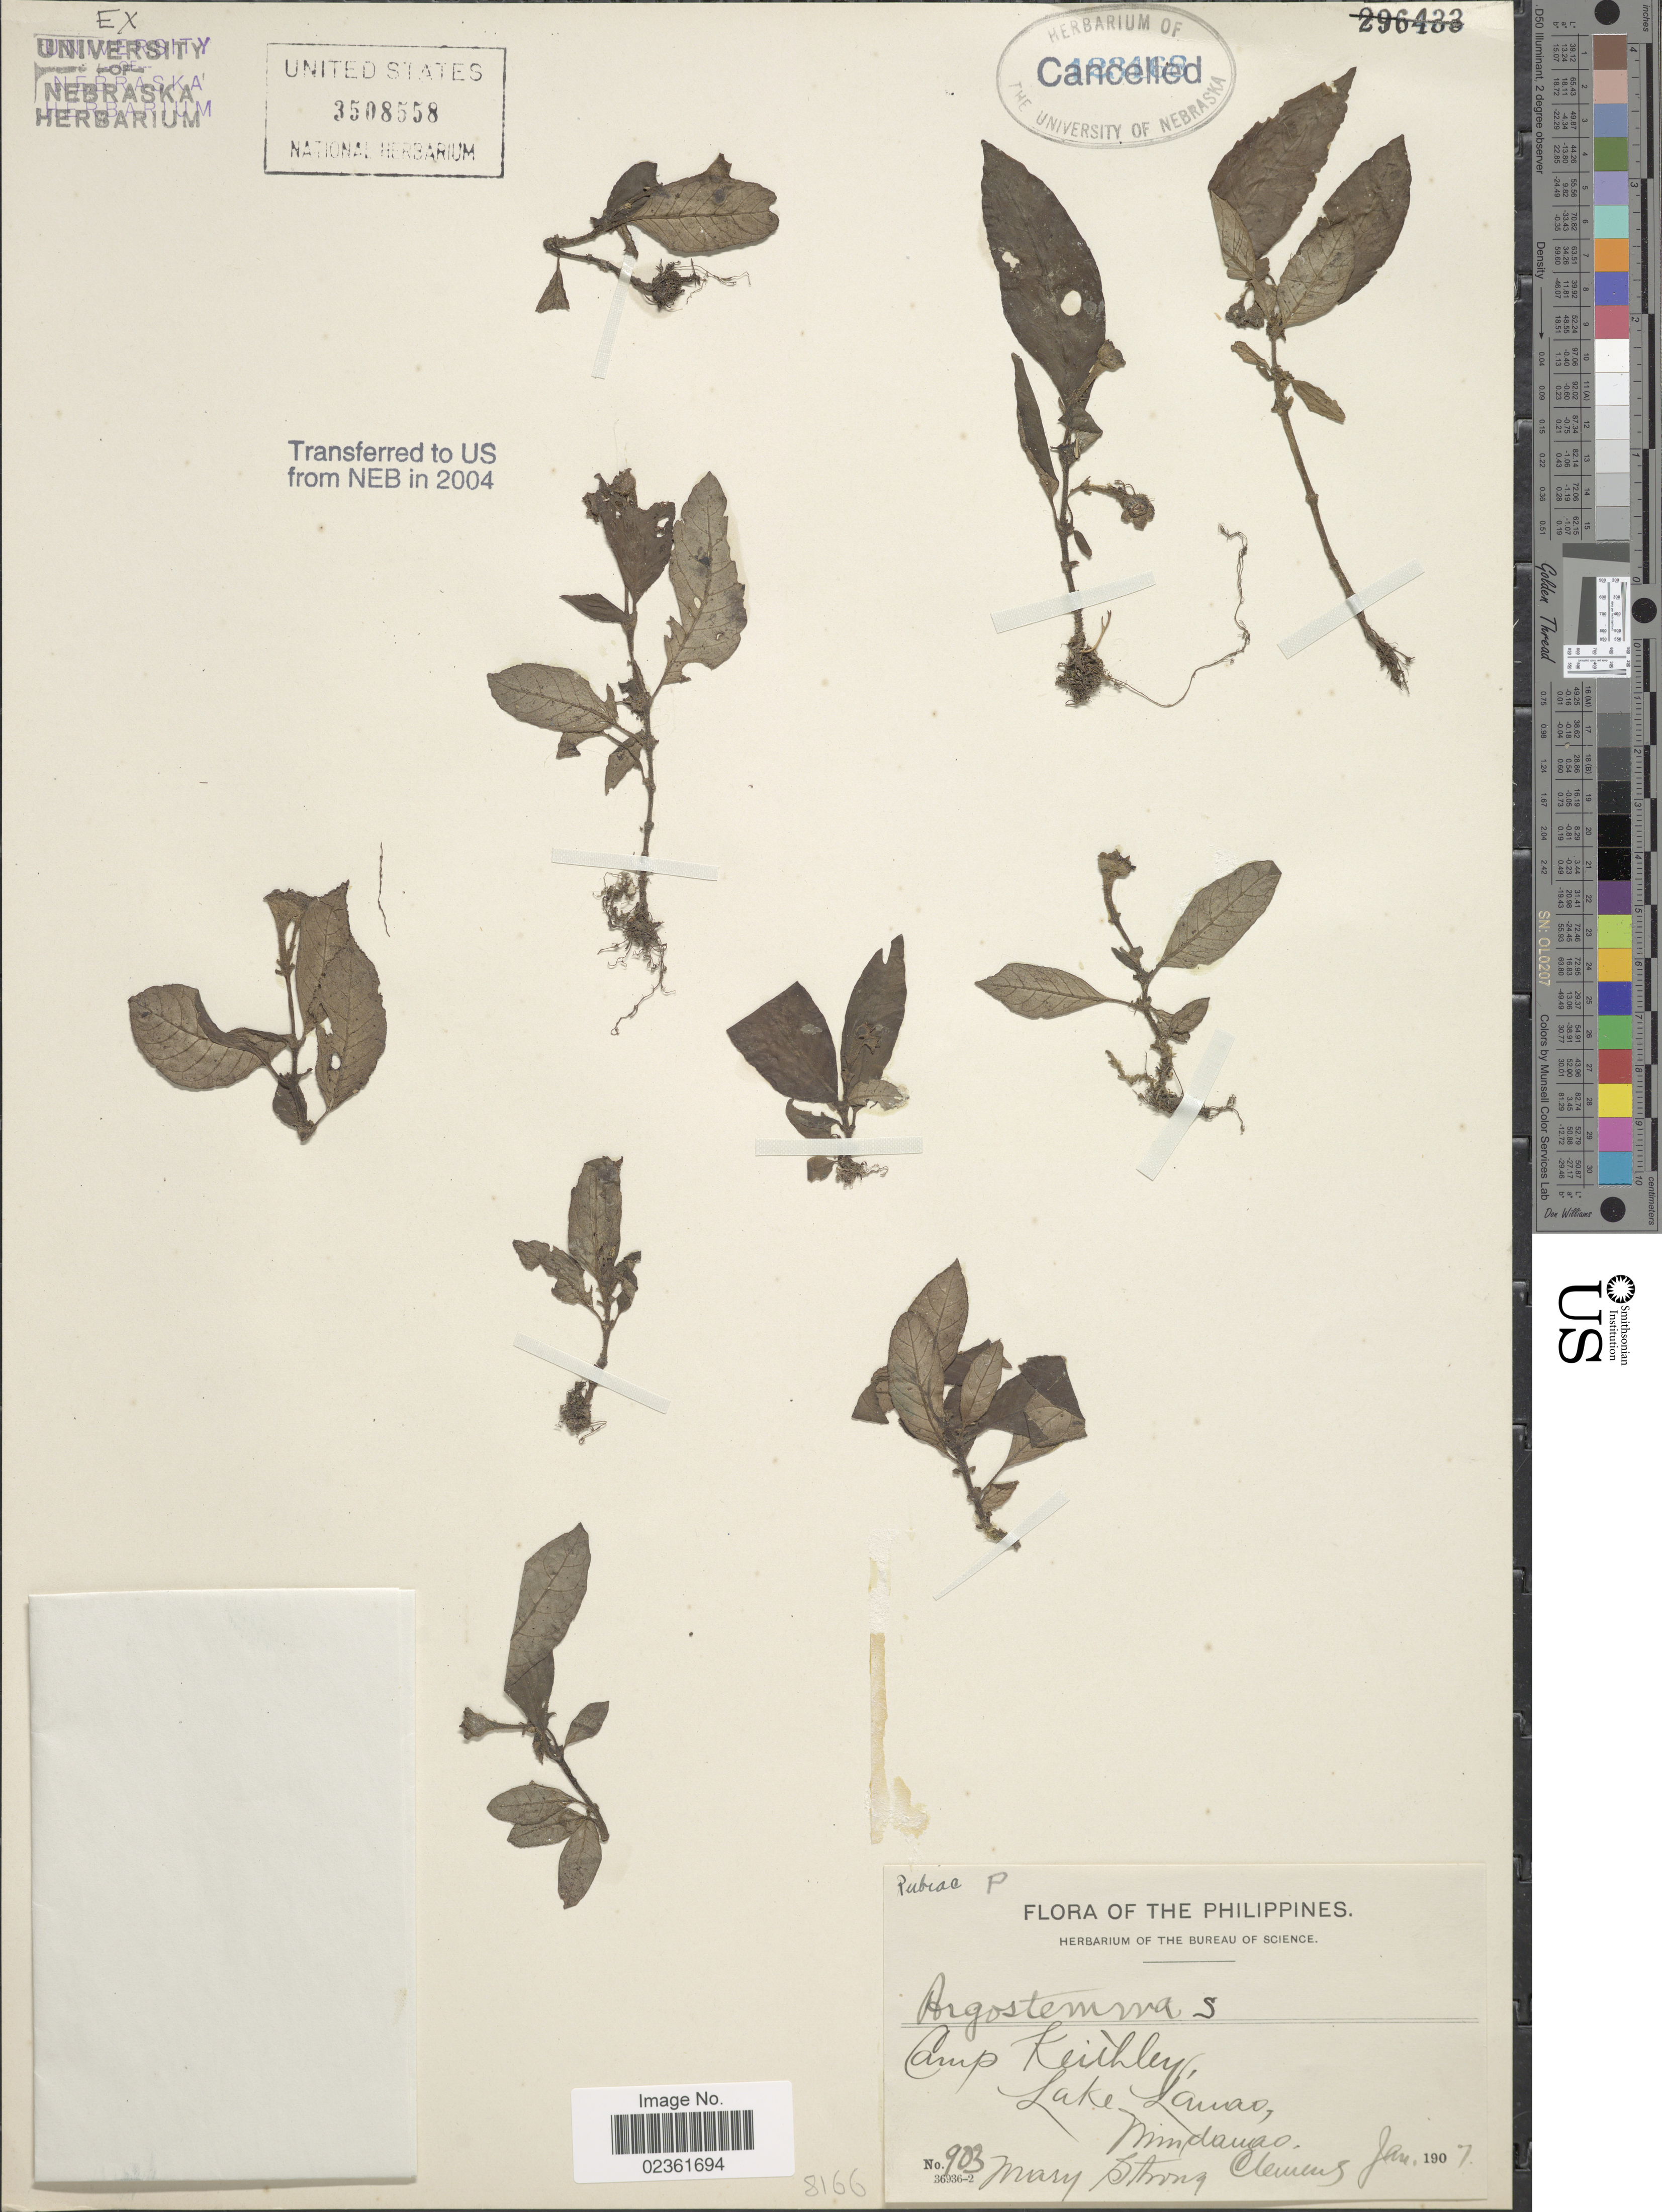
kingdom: Plantae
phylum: Tracheophyta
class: Magnoliopsida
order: Gentianales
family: Rubiaceae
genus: Argostemma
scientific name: Argostemma sp.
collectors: M. S. Clemens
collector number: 903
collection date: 1907-01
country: Philippines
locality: Camp Keithley, Lake Lamao, Mindanao.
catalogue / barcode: US 3508558